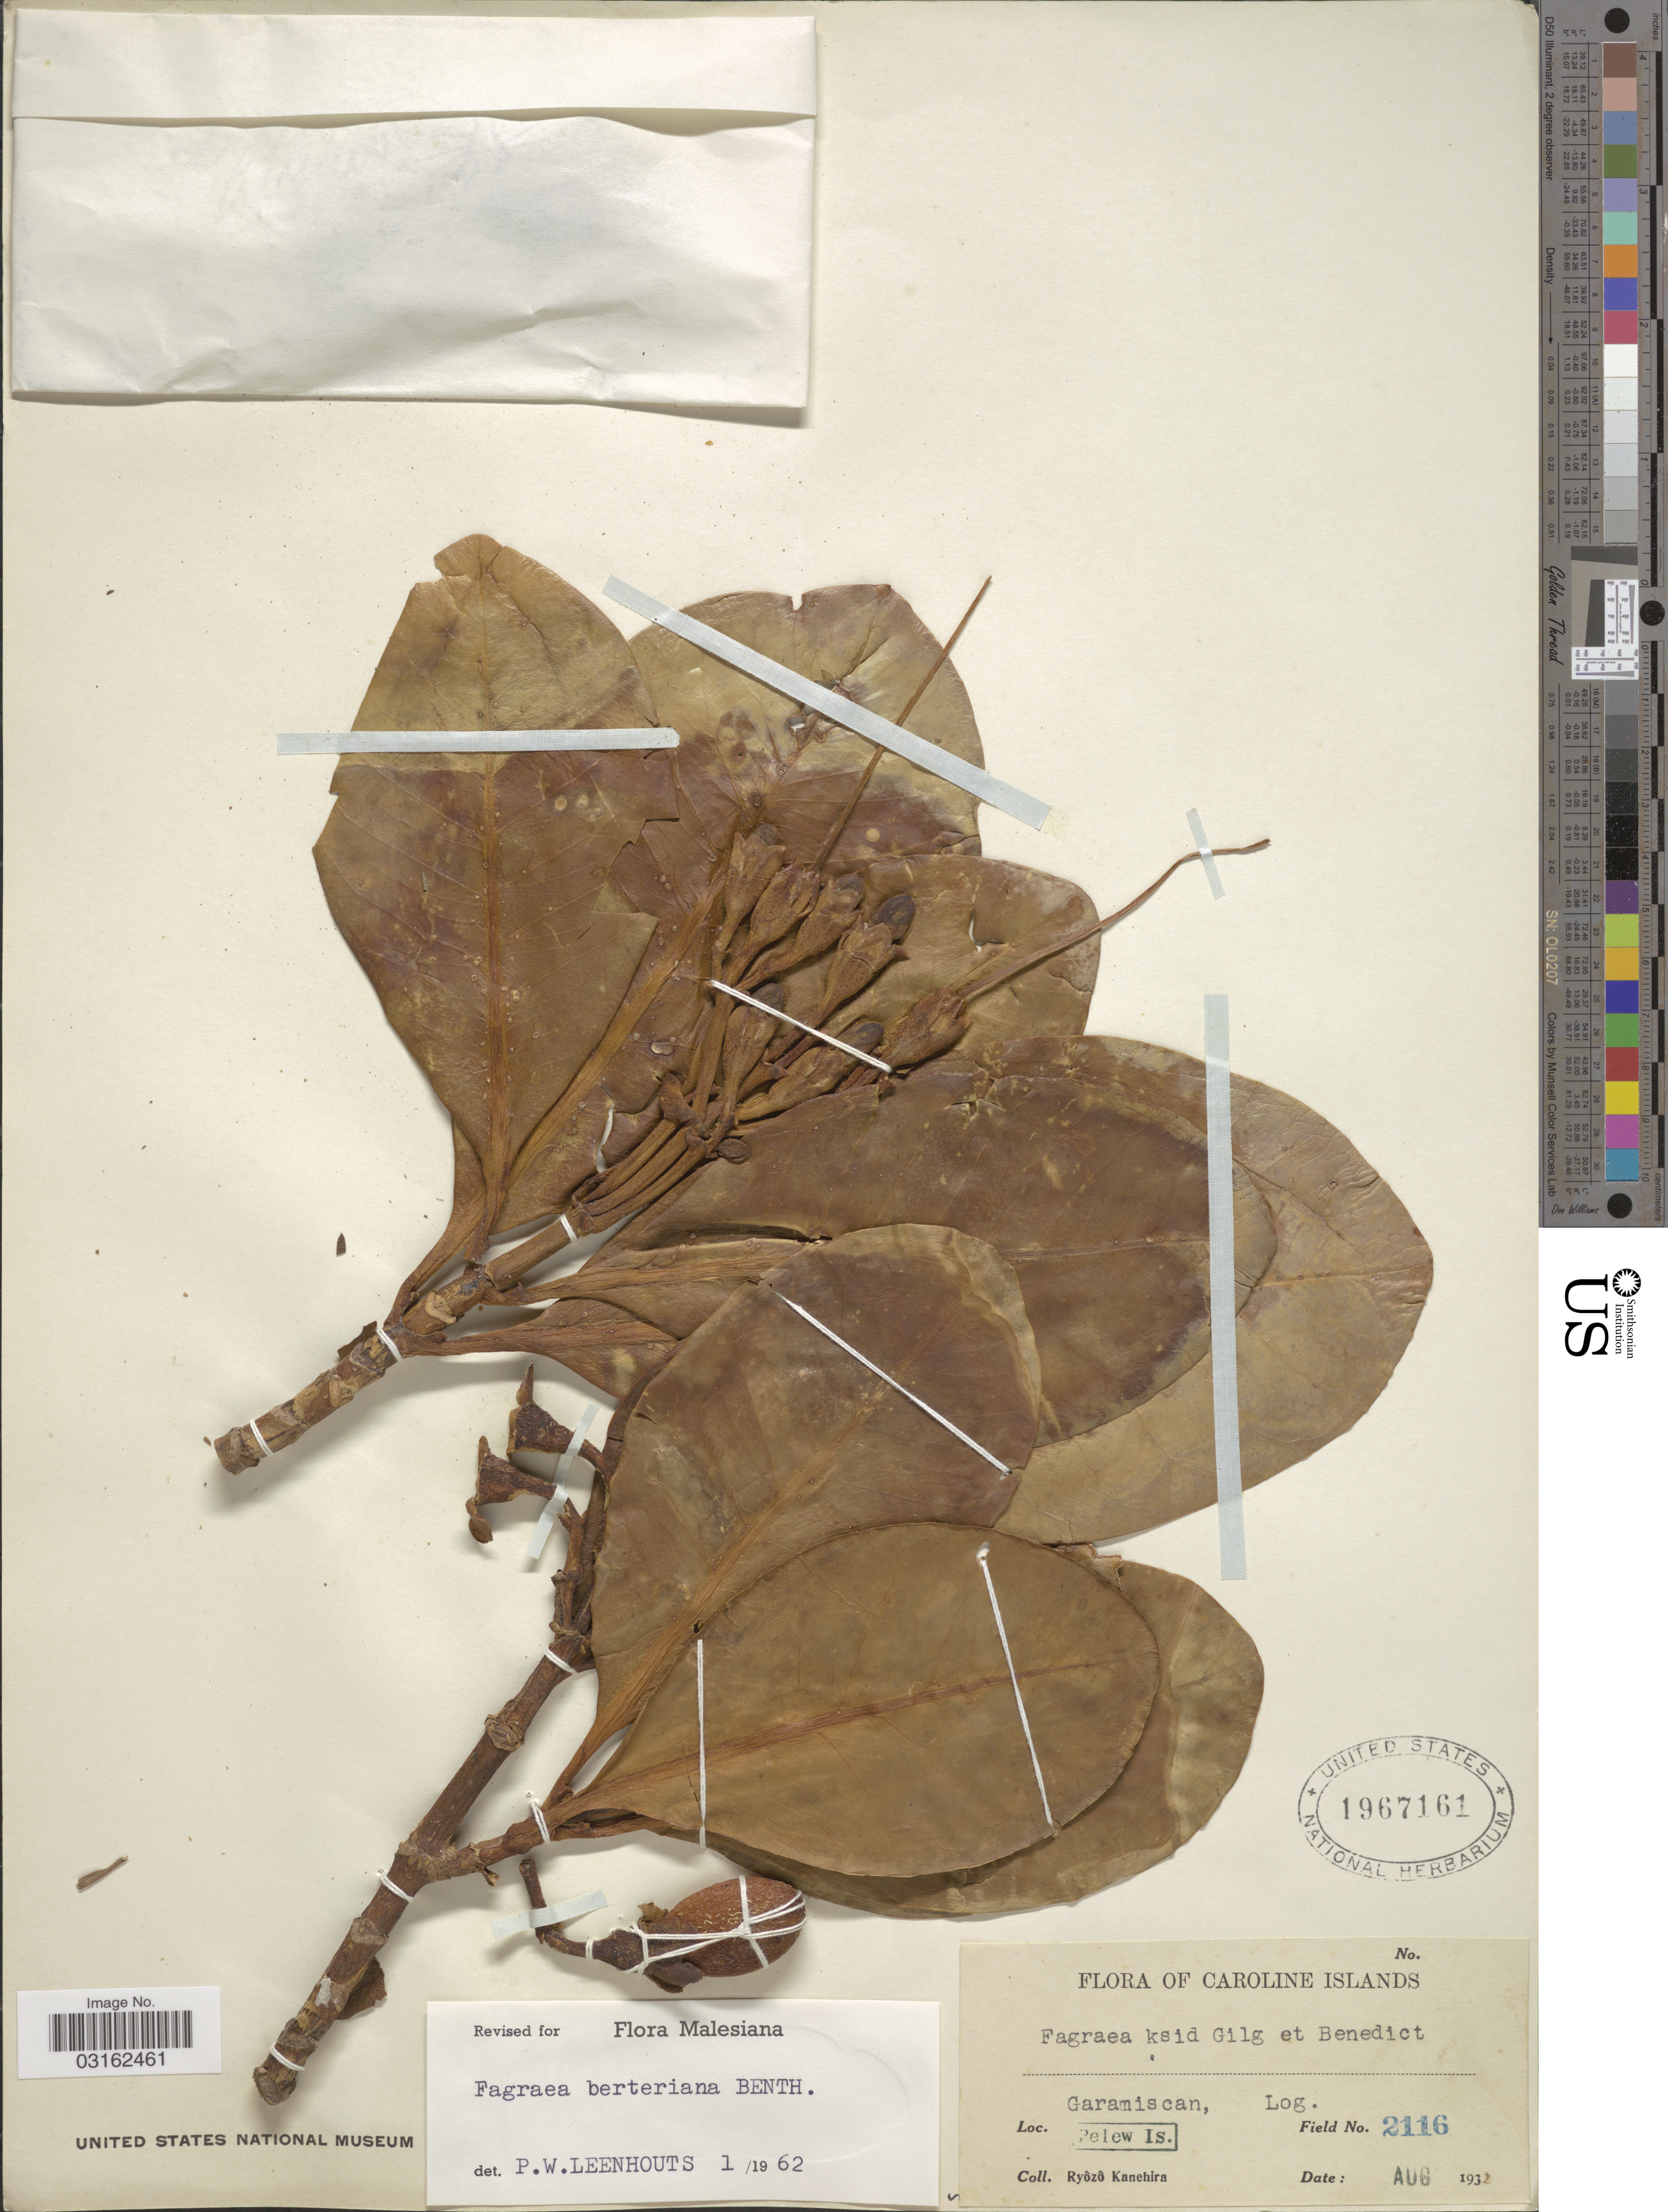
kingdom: Plantae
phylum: Tracheophyta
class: Magnoliopsida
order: Gentianales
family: Gentianaceae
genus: Fagraea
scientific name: Fagraea berteroana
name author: A. Gray ex Benth.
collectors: R. Kanehira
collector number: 2116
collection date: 1932-08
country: Palau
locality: Caroline Islands. Garamiscan, Pelew Is.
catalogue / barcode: US 1967161